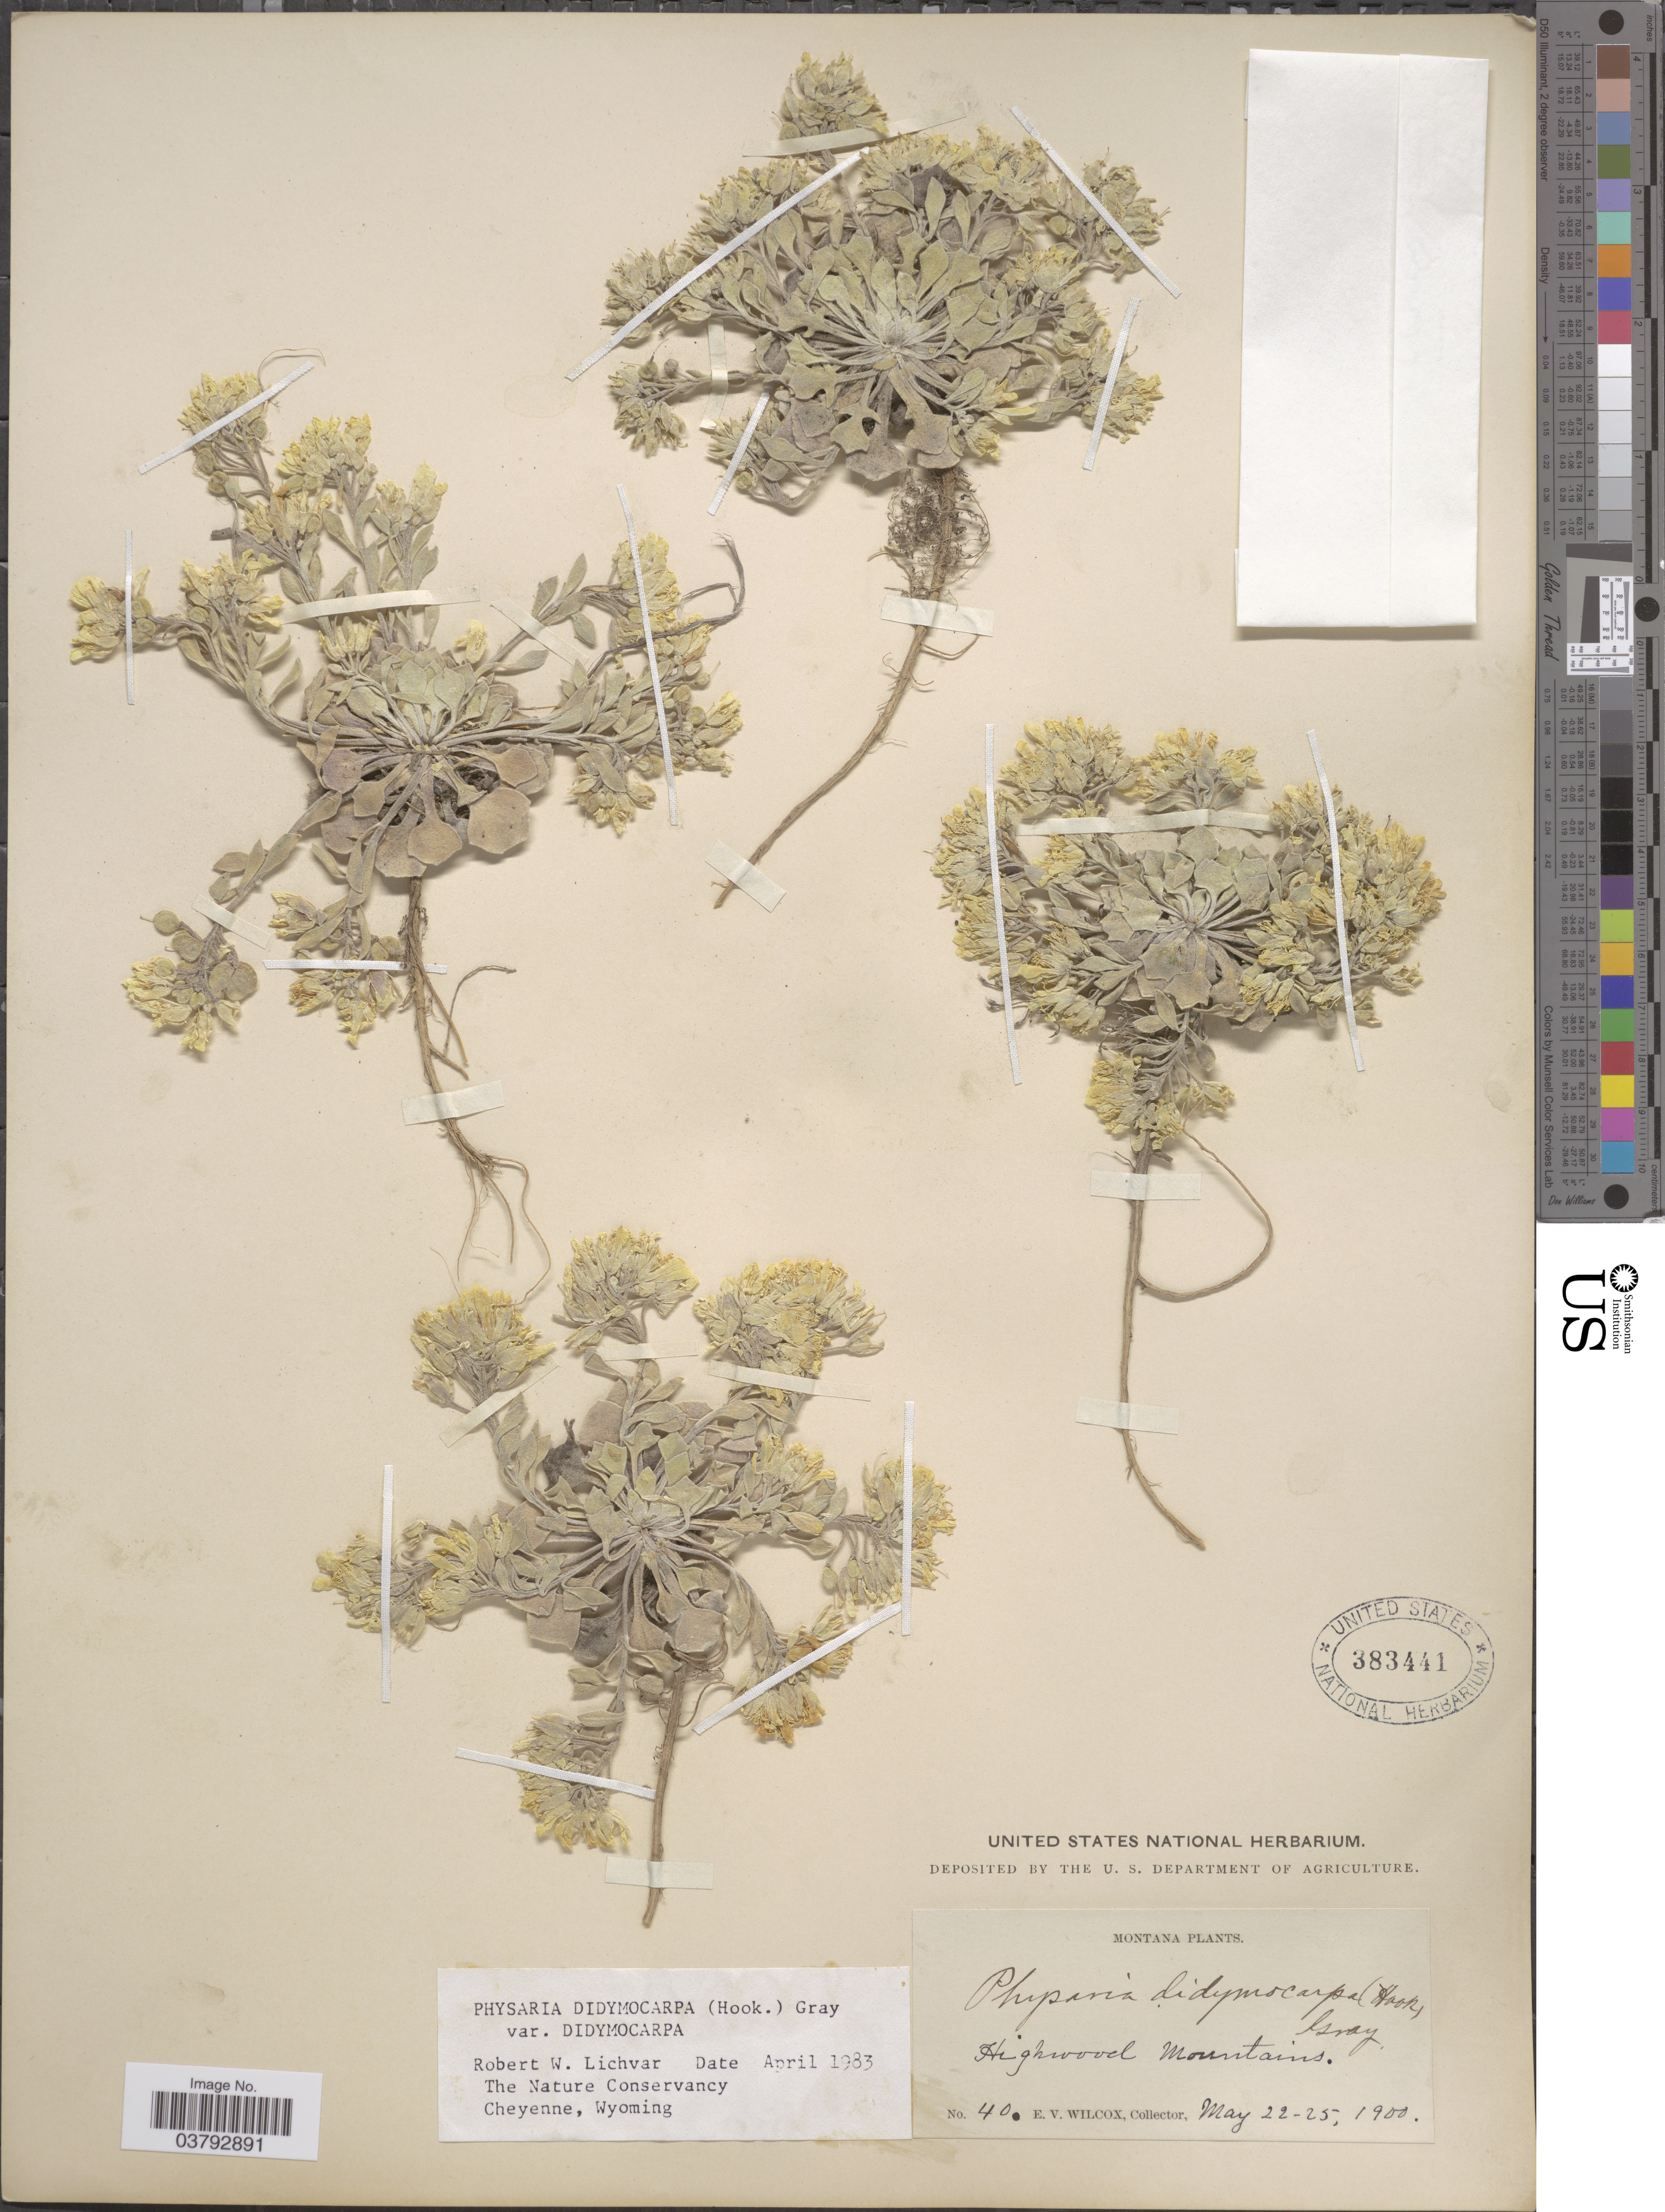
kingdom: Plantae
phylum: Tracheophyta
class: Magnoliopsida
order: Brassicales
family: Brassicaceae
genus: Physaria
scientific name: Physaria didymocarpa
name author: (Hook.) A. Gray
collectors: E. V. Wilcox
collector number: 40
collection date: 1900-05-22/1900-05-25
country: United States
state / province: Montana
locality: Highwood Mountains.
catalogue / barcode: US 383441